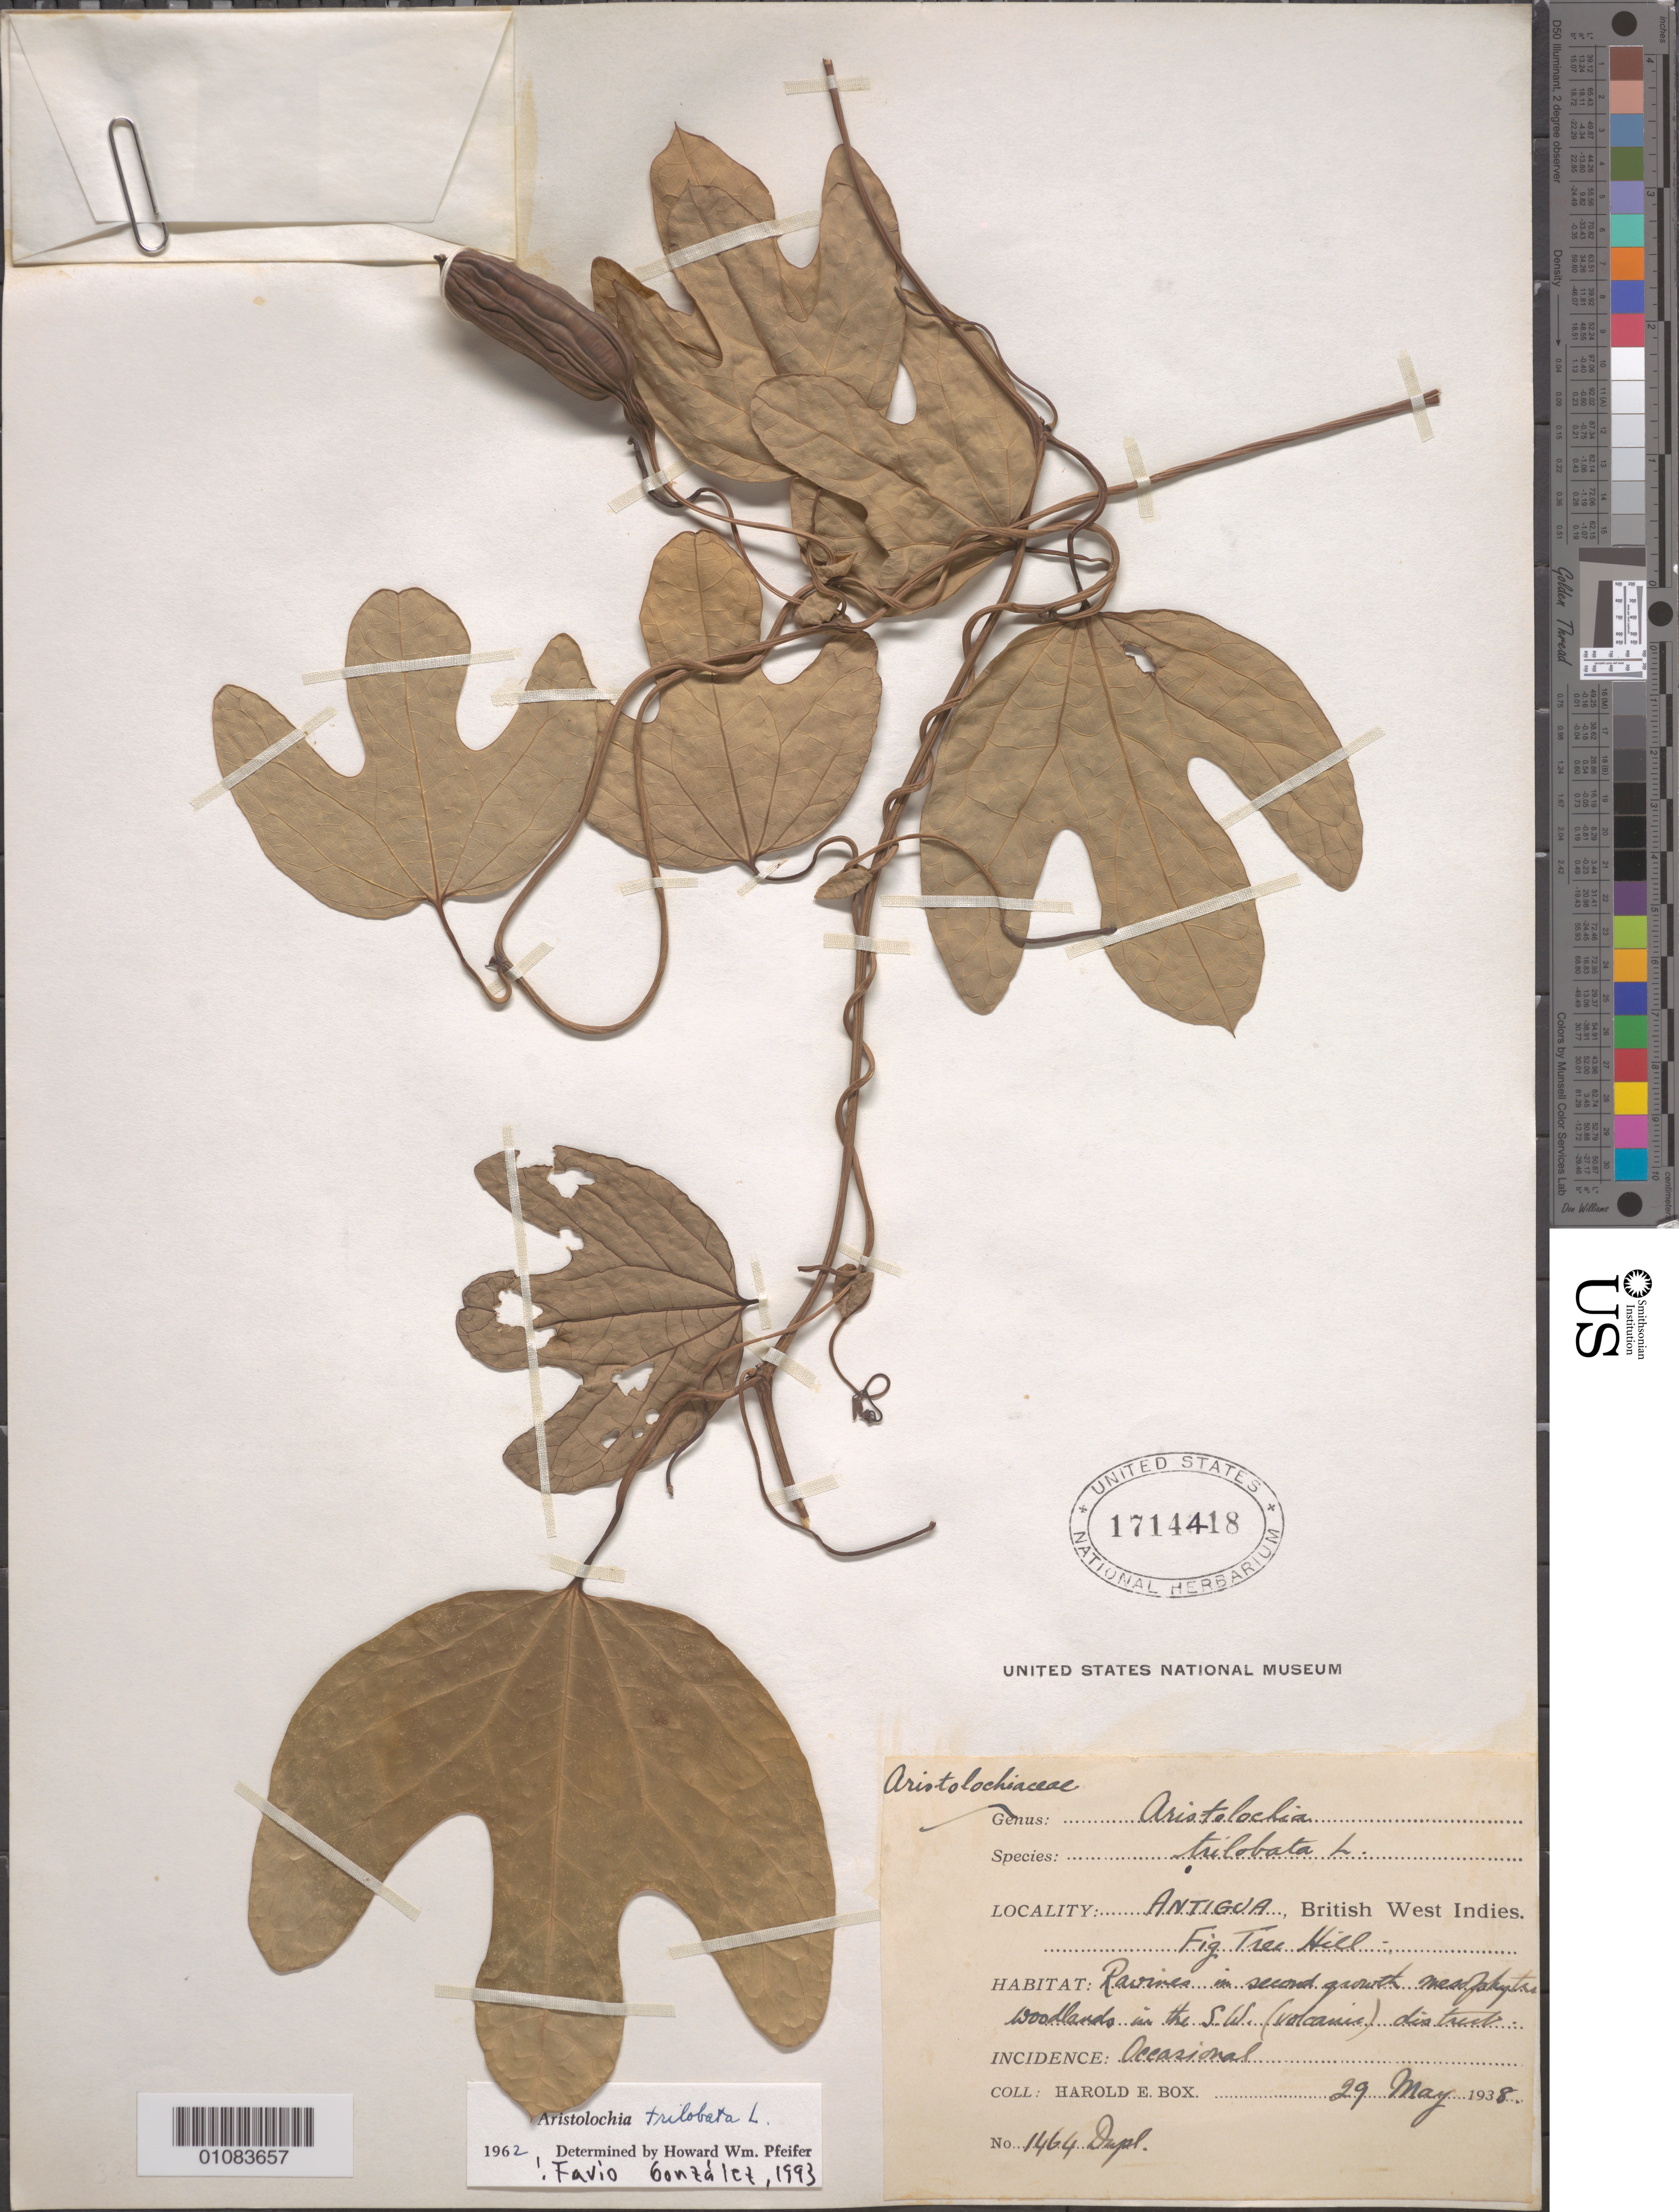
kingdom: Plantae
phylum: Tracheophyta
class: Magnoliopsida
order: Piperales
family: Aristolochiaceae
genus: Aristolochia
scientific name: Aristolochia trilobata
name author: L.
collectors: H. E. Box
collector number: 1464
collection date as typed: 29 May 1938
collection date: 1938-05-29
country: Antigua and Barbuda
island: Antigua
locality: Fig Tree Hill. SW (volcanic) district.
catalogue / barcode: US 1714418